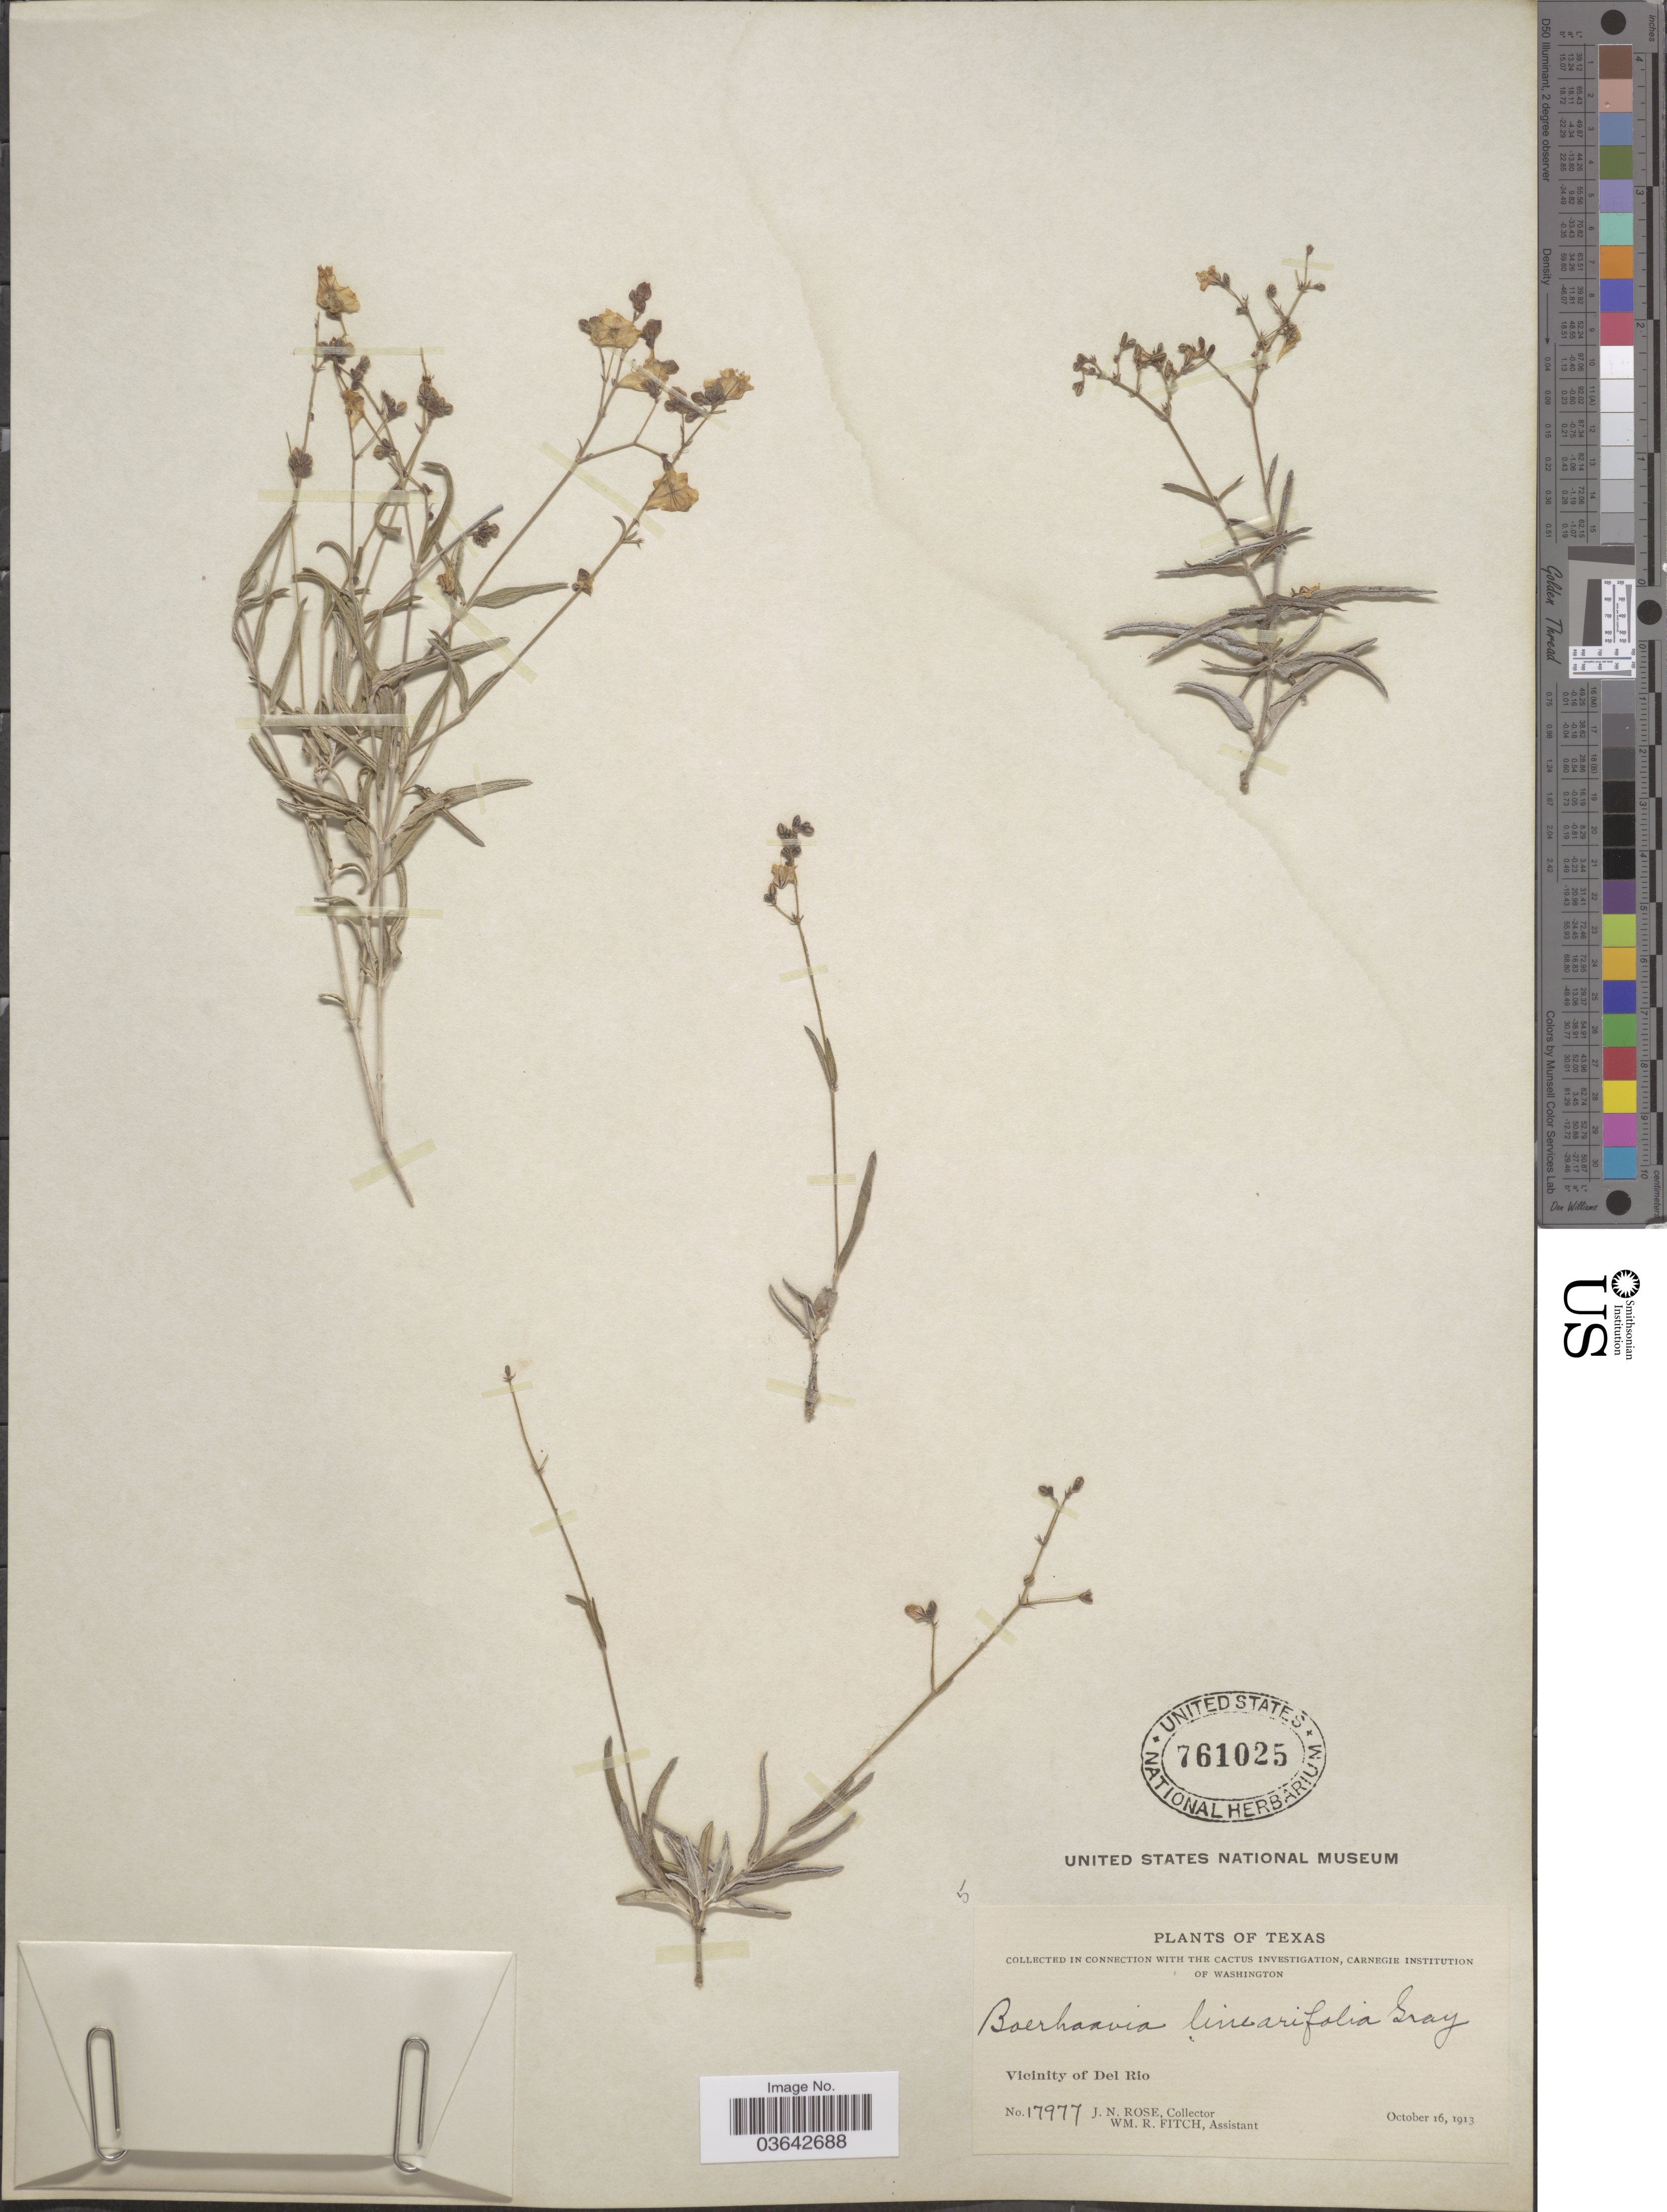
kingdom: Plantae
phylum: Tracheophyta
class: Magnoliopsida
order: Caryophyllales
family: Nyctaginaceae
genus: Boerhavia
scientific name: Boerhavia linearifolia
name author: A. Gray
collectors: J. N. Rose & W. R. Fitch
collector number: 17977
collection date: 1913-10-16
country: United States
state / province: Texas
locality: Vicinity of Del Rio.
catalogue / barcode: US 761025